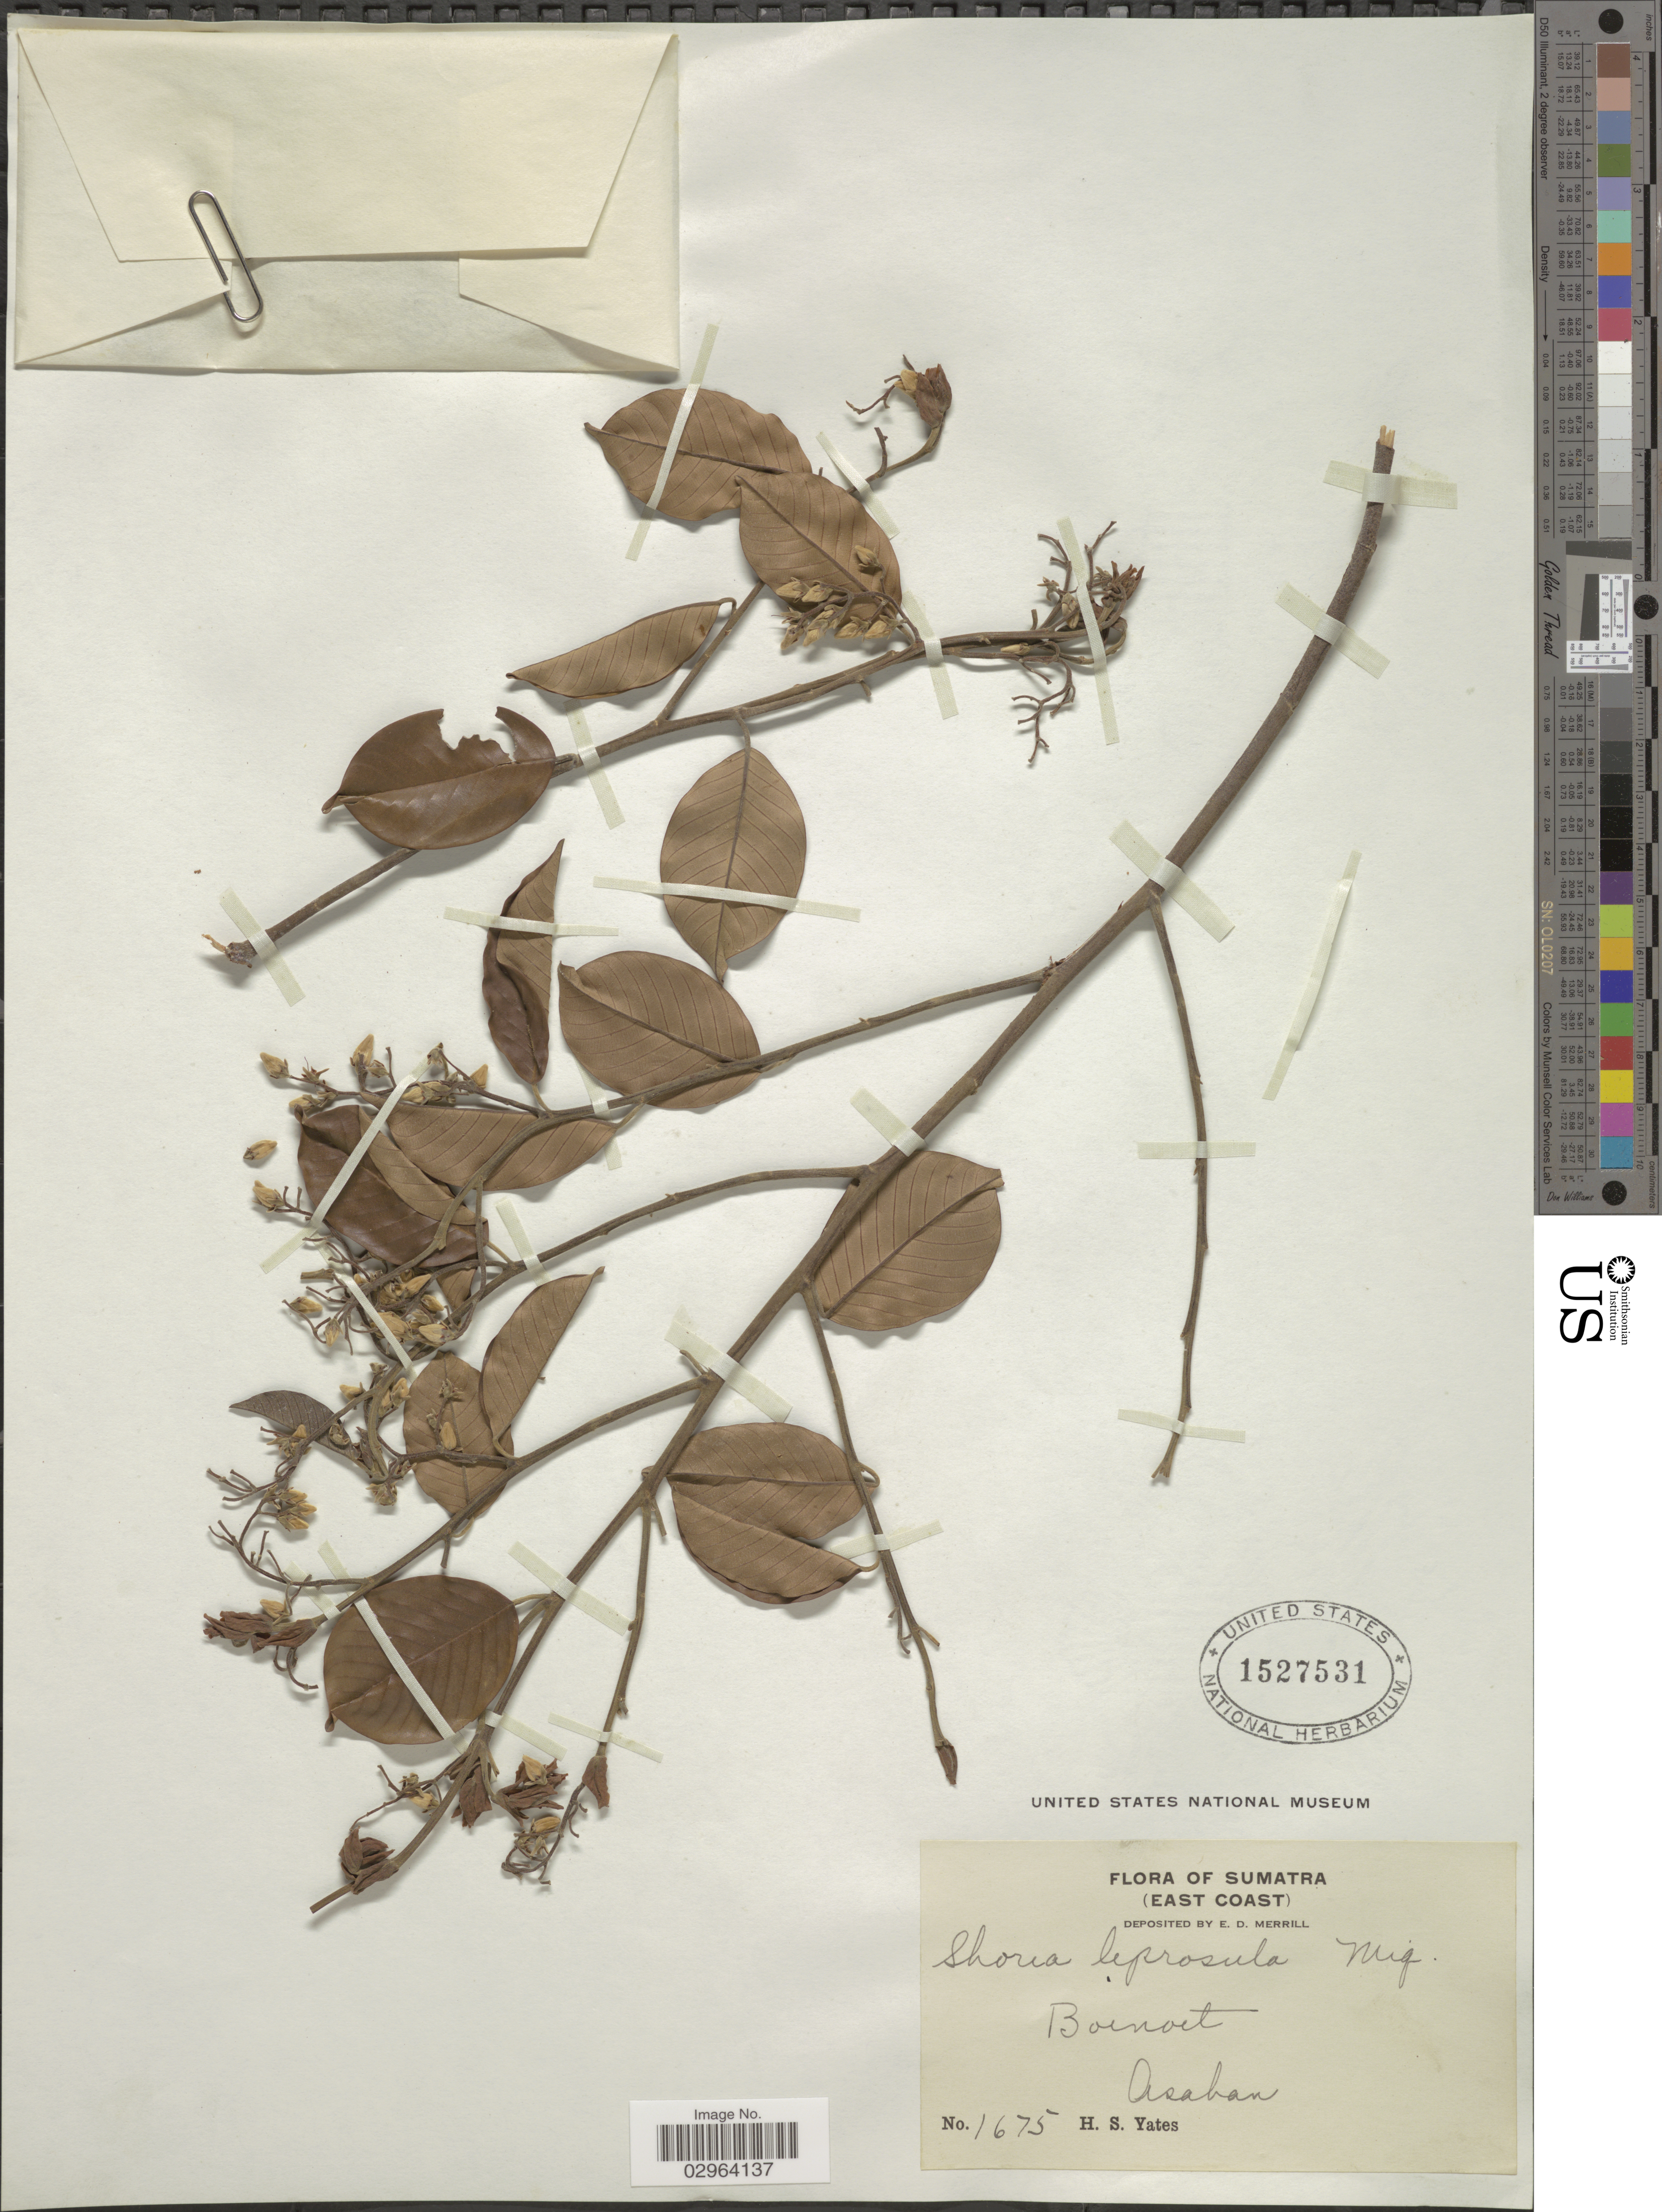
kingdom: Plantae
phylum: Tracheophyta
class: Magnoliopsida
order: Malvales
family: Dipterocarpaceae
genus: Rubroshorea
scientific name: Rubroshorea leprosula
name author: (Miq.) P.S. Ashton & J. Heck.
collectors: H. S. Yates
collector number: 1675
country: Indonesia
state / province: Sumatra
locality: (East Coast). Boenoet [interpreted], Asaban. [unsure placement]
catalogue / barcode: US 1527531